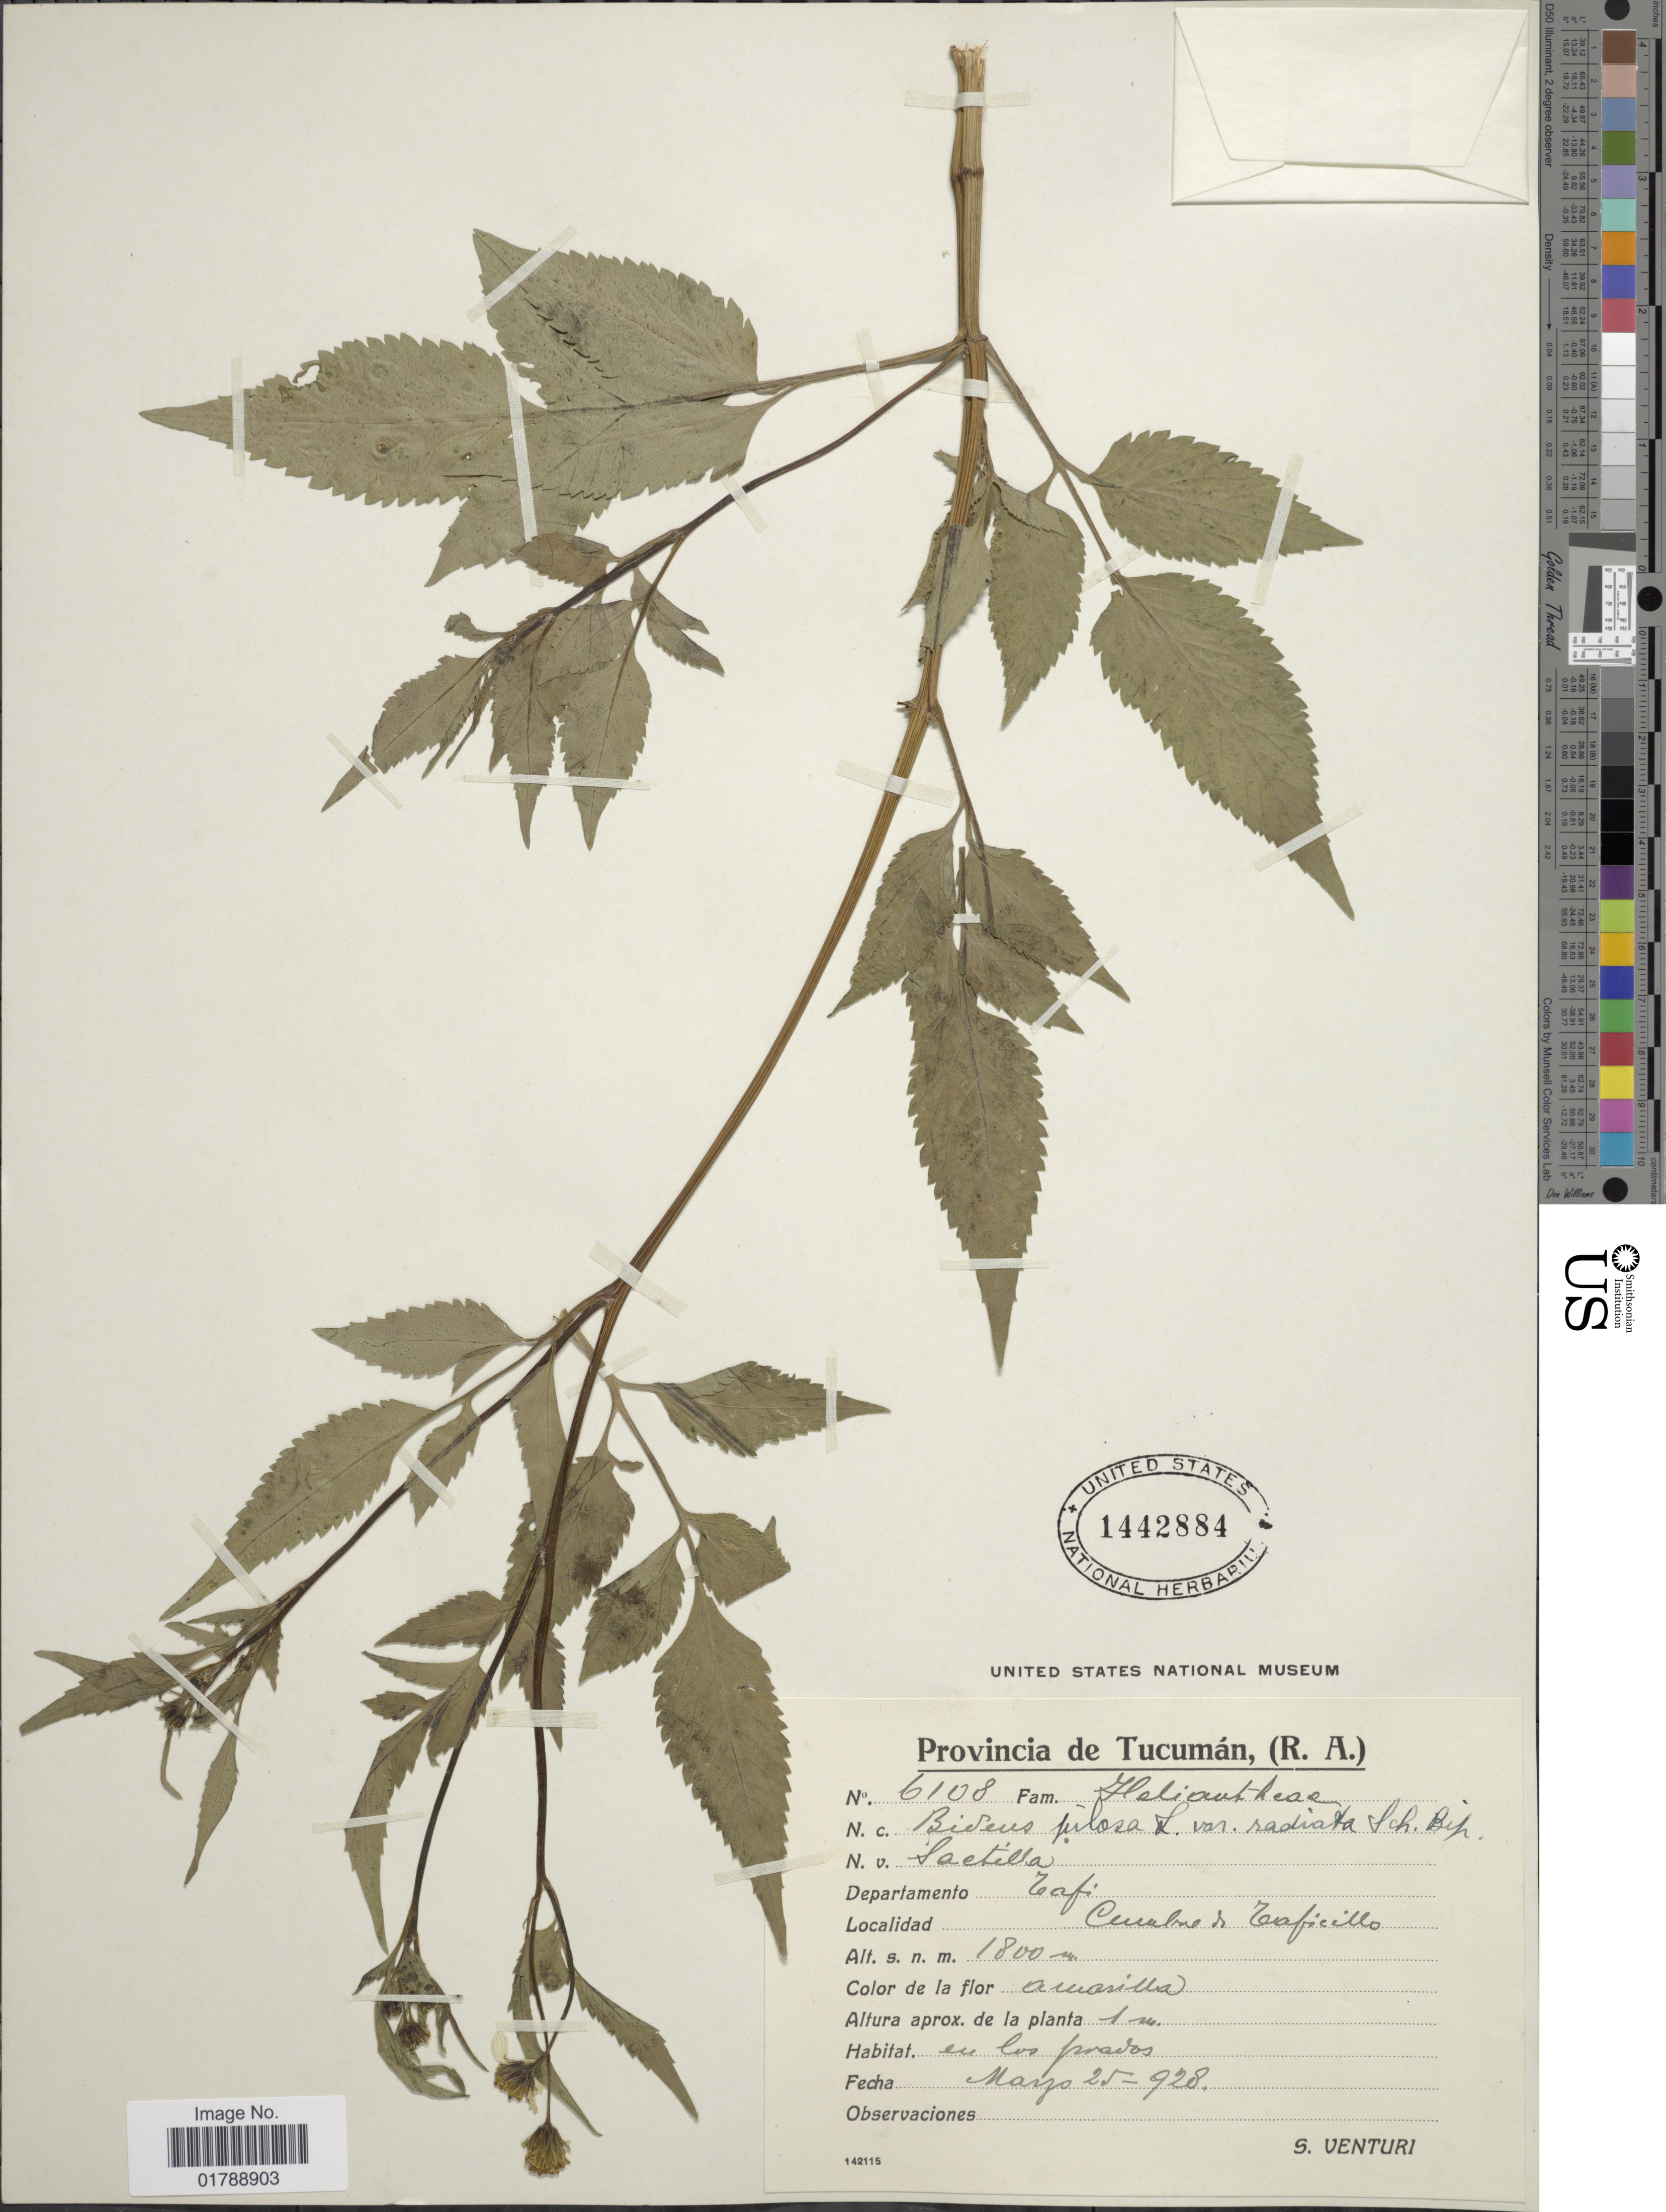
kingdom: Plantae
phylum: Tracheophyta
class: Magnoliopsida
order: Asterales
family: Asteraceae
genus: Bidens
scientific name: Bidens pilosa var. radiata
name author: (Sch. Bip.) J.A. Schmidt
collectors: S. Venturi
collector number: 6108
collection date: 1928-03-25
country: Argentina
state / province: Tucuman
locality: Departamento Tafi. Cuatro de Taficillo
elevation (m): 1800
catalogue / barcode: US 1442884